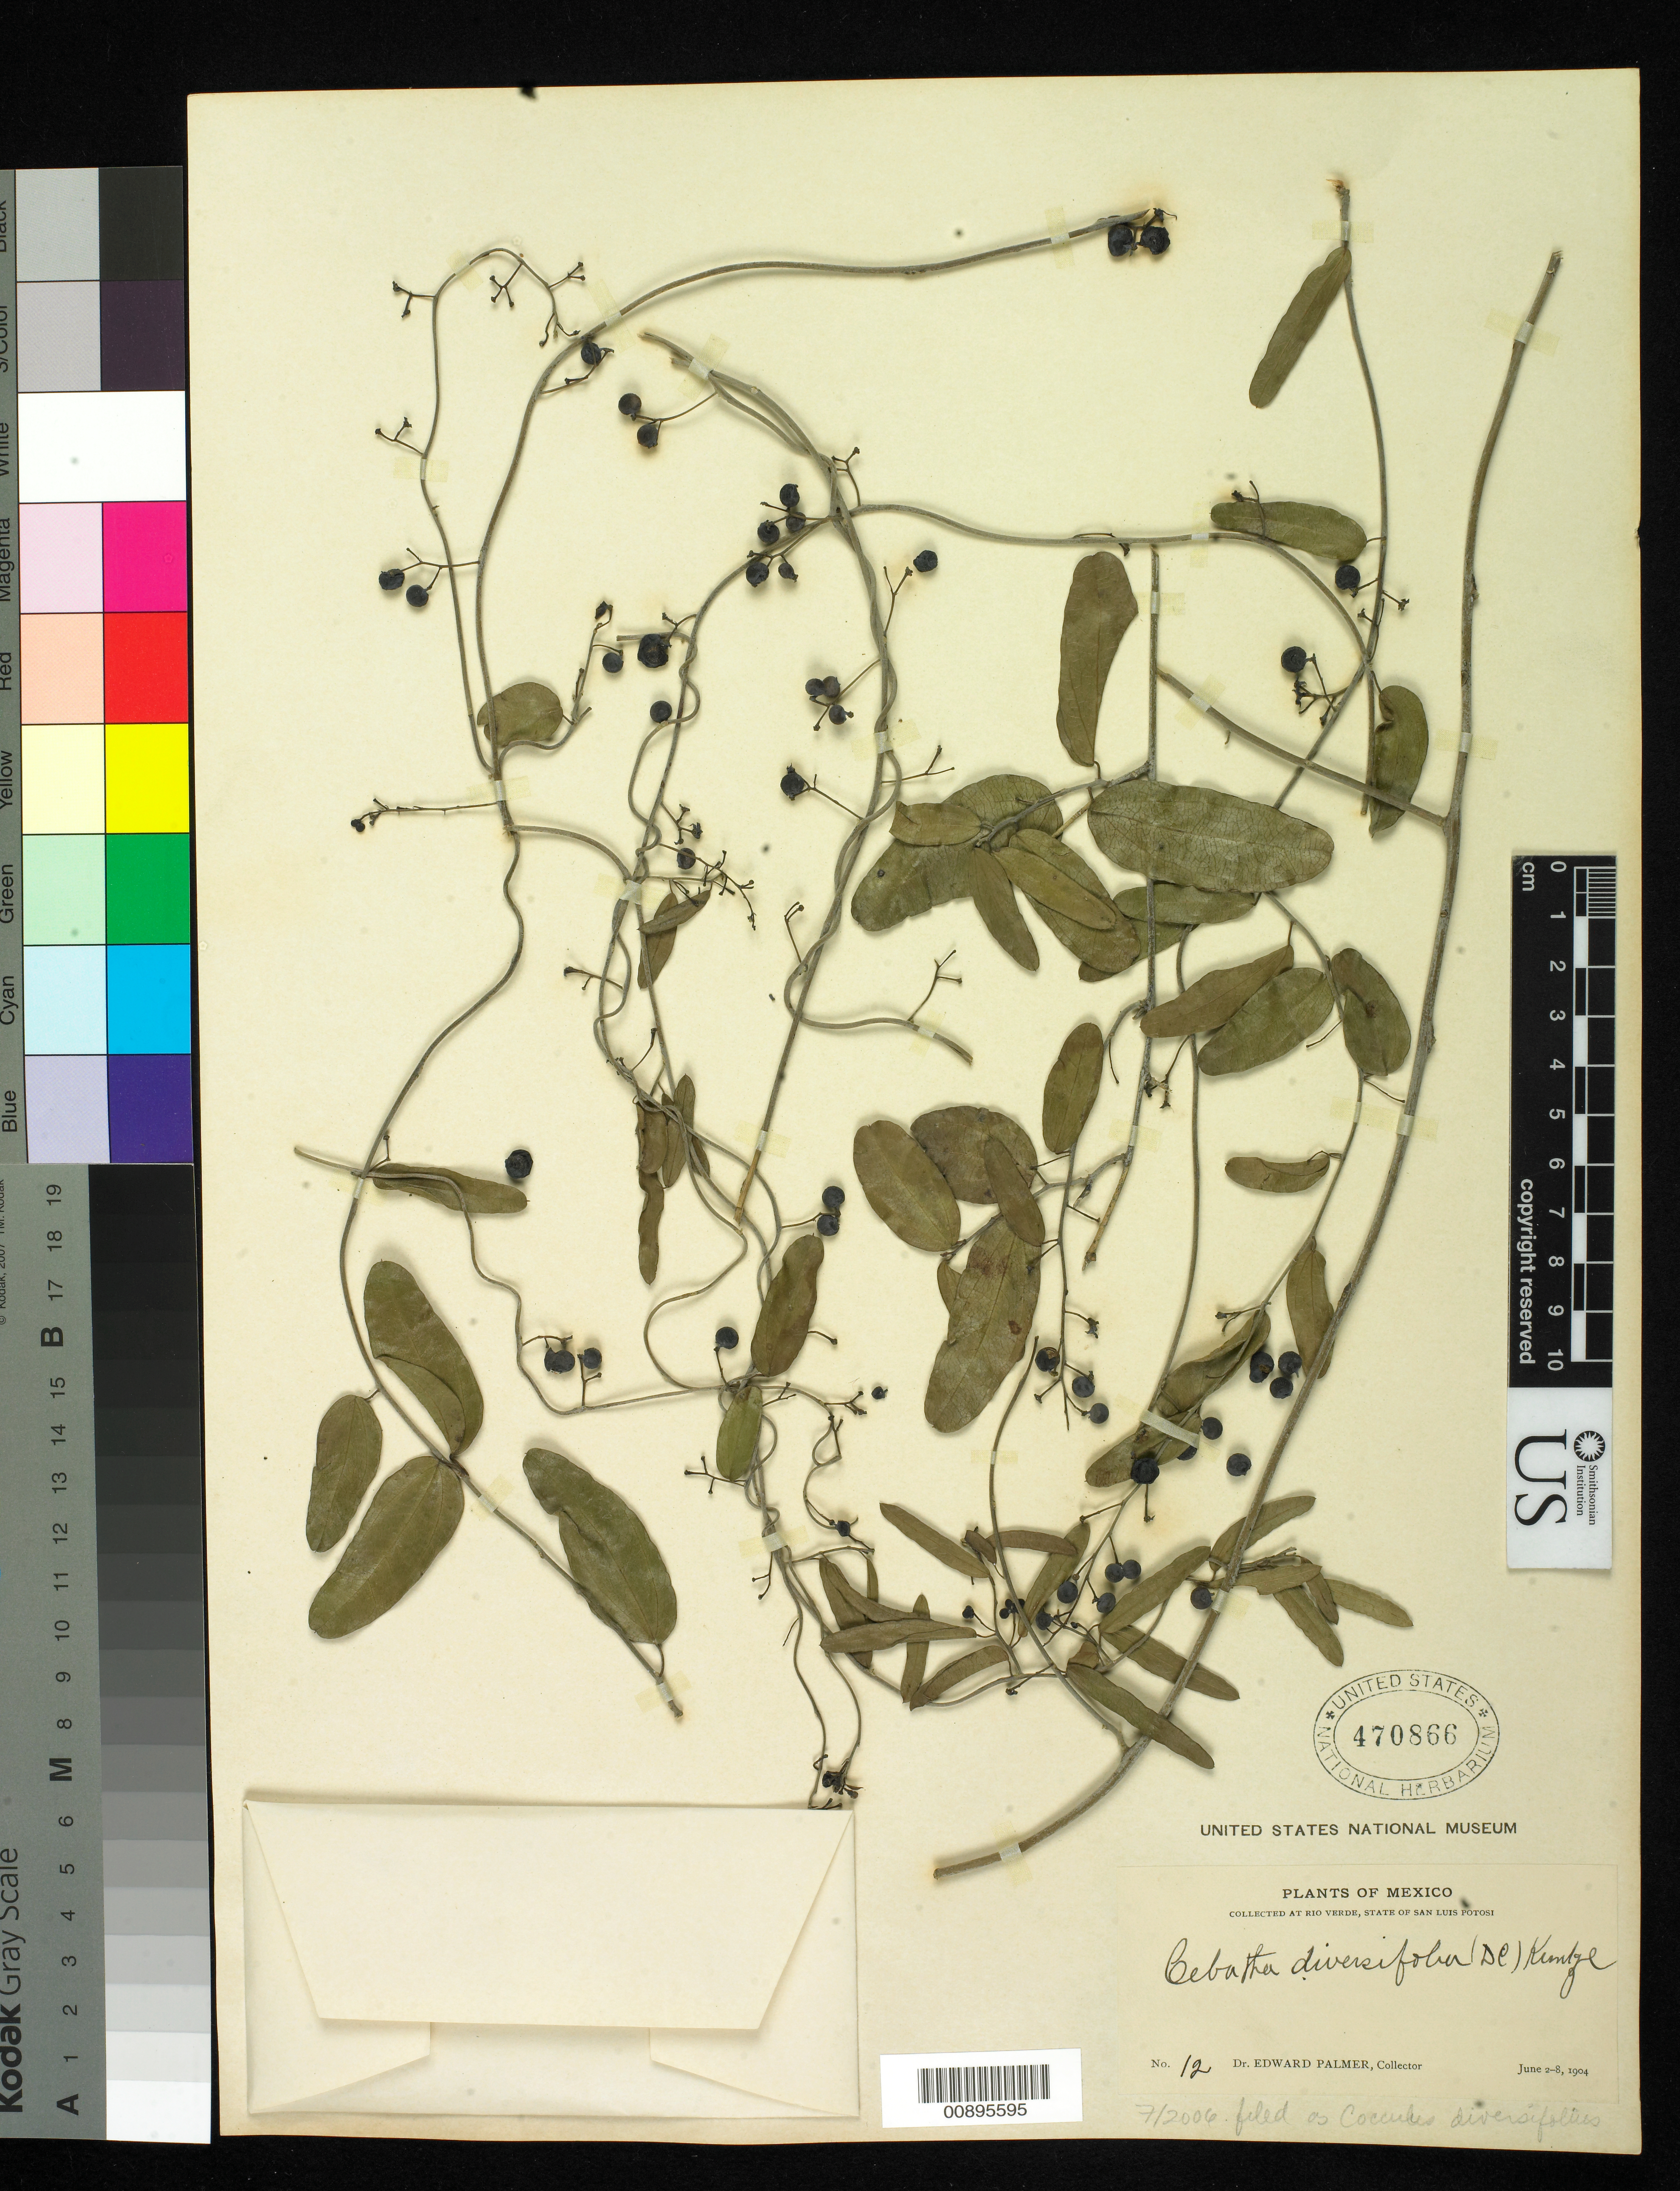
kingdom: Plantae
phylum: Tracheophyta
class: Magnoliopsida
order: Ranunculales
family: Menispermaceae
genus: Cocculus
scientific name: Cocculus diversifolius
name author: DC.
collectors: E. Palmer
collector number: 12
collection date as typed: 02 Jun 1904 to 08 Jun 1904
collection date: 1904-06-02/1904-06-08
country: Mexico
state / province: San Luis Potosí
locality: Río Verde, San Luis Potosí.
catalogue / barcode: US 470866